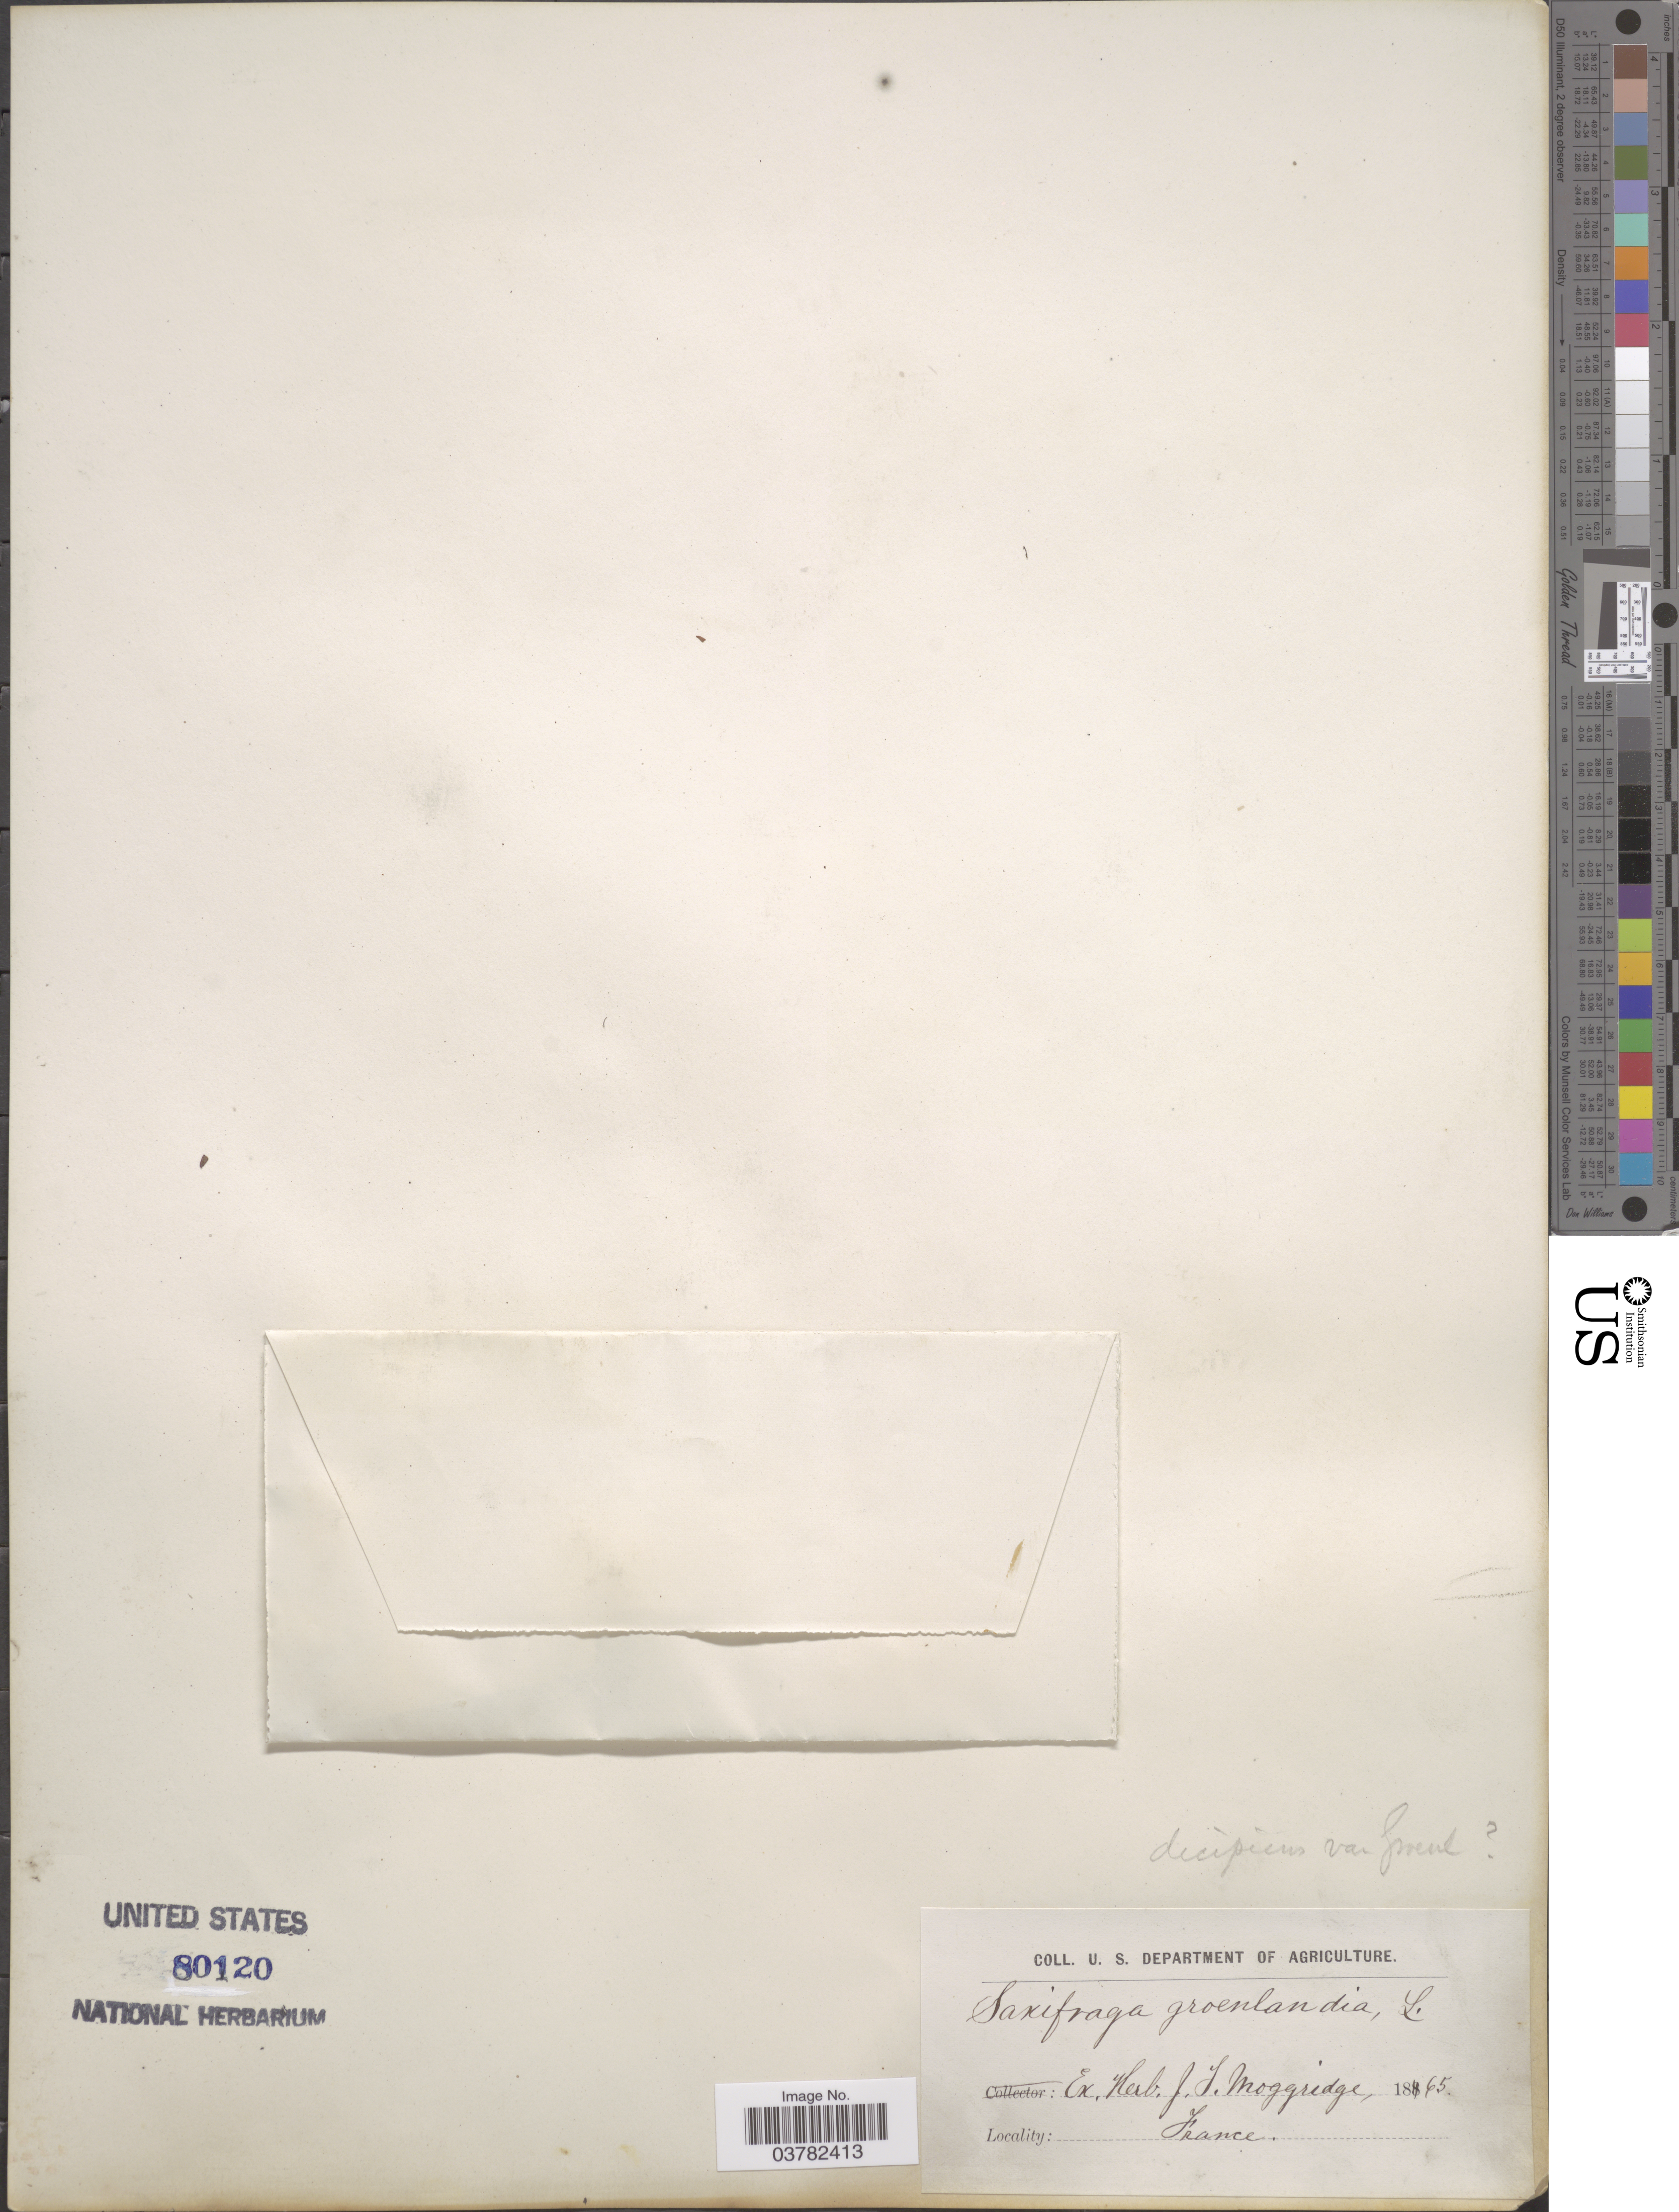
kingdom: Plantae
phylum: Tracheophyta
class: Magnoliopsida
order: Saxifragales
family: Saxifragaceae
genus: Saxifraga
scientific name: Saxifraga groenlandica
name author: L.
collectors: ex herb. J.T. Moggridge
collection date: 1865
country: France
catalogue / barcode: US 80120